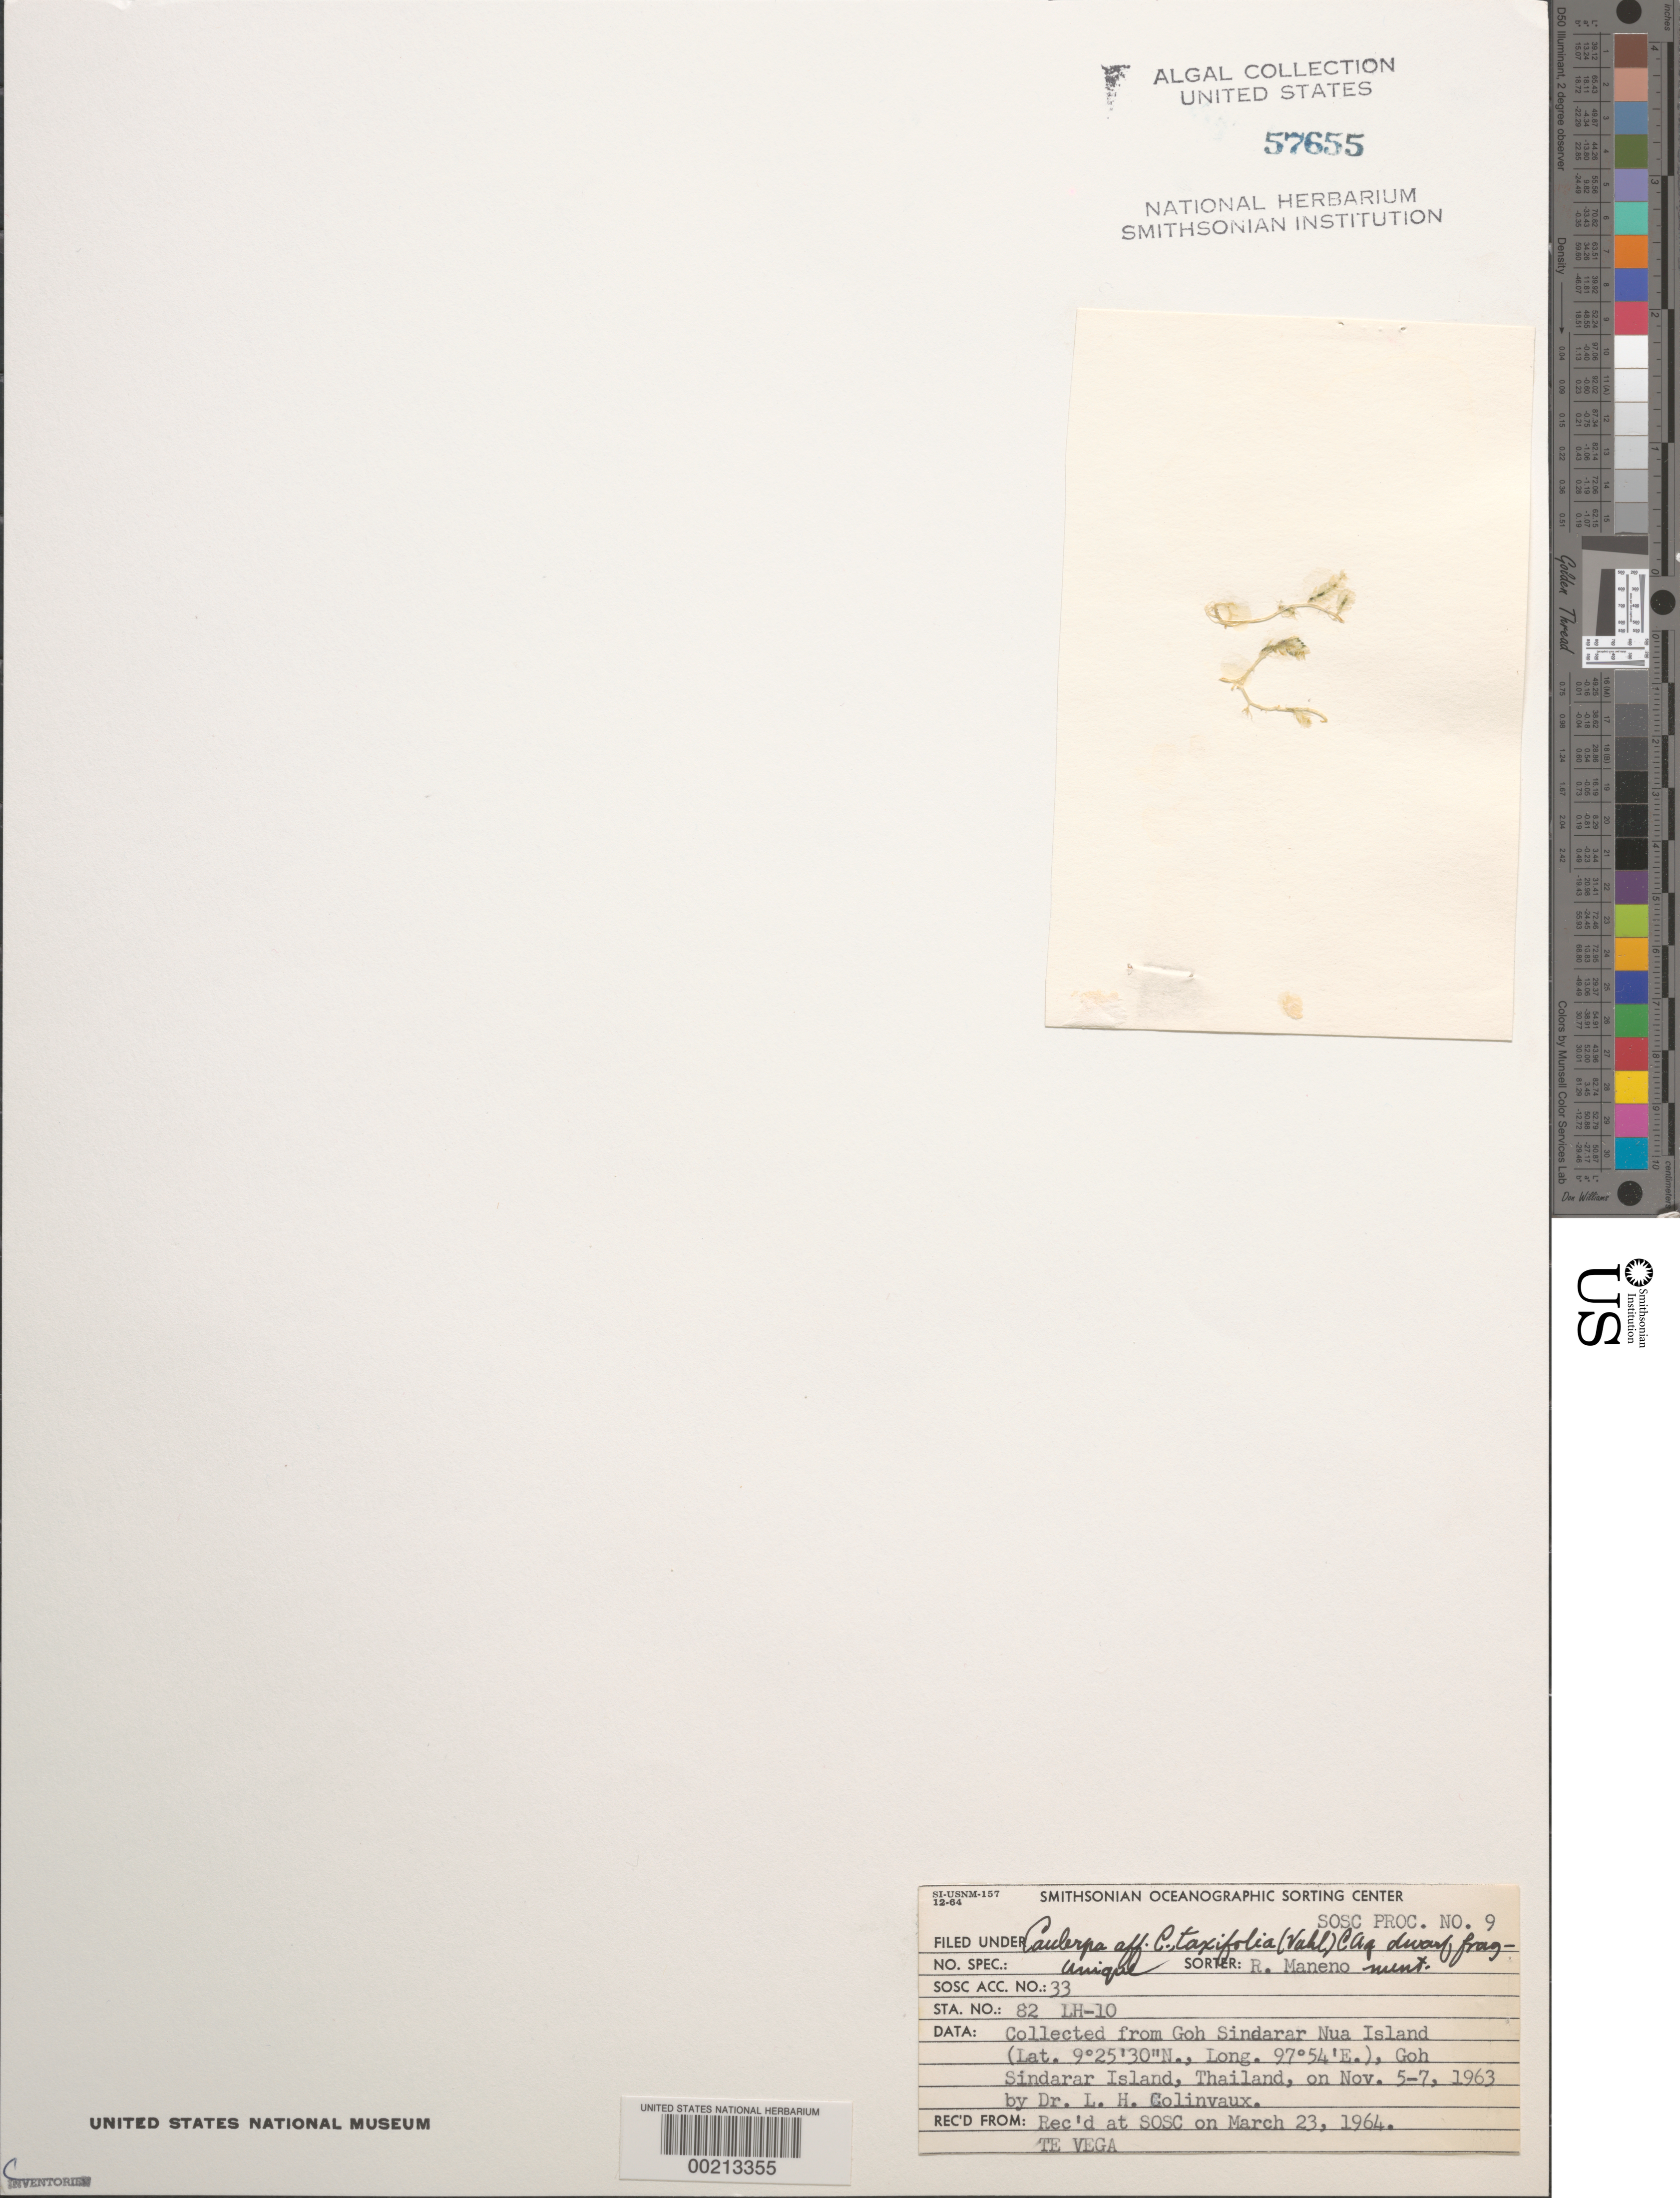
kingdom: Plantae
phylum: Chlorophyta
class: Ulvophyceae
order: Bryopsidales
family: Caulerpaceae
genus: Caulerpa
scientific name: Caulerpa taxifolia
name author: (M. Vahl) C. Agardh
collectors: L. Hillis-Colinvaux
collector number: Lh-10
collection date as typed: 05 Nov 1963 to 07 Nov 1963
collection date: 1963-11-05/1963-11-07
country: Thailand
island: Goh Sindarar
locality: Goh Sindarar Nua Island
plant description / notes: Te Vega Cruise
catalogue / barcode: US 57655